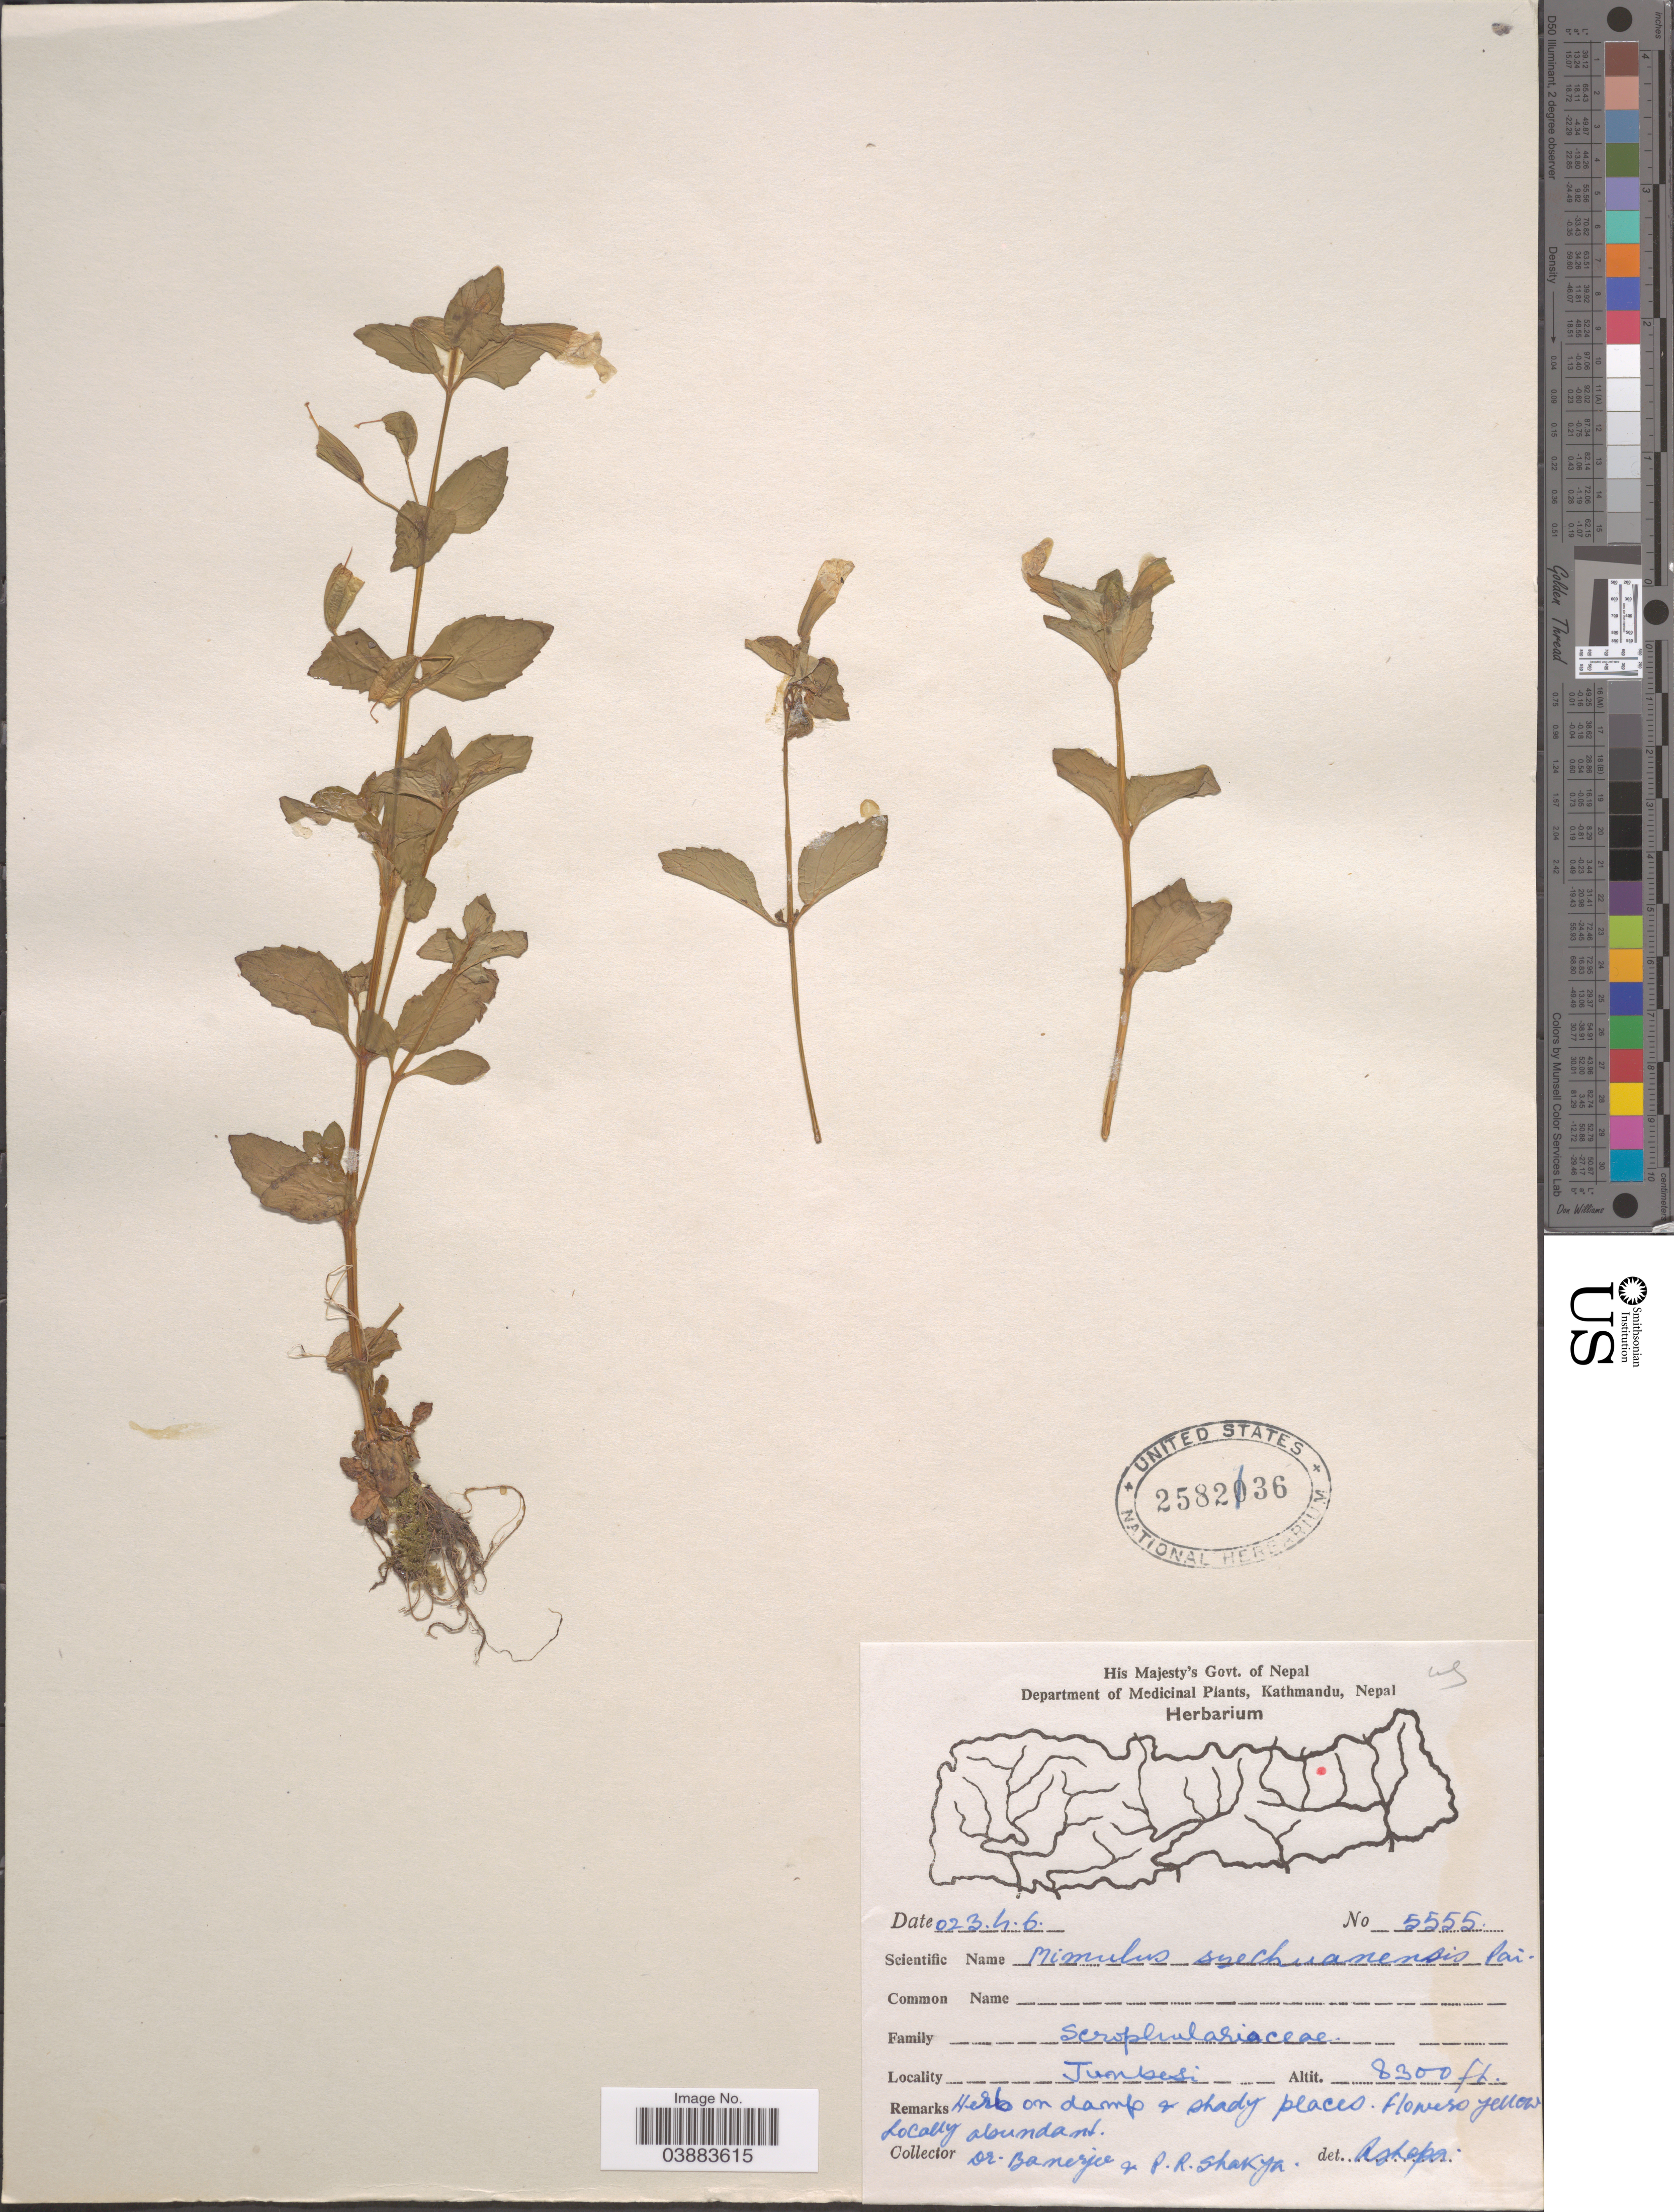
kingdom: Plantae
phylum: Tracheophyta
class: Magnoliopsida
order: Lamiales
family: Phrymaceae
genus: Mimulus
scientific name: Mimulus szechuanensis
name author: Pai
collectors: Banerjee & P. Shakya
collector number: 5555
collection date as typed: Transcribed d/m/y: 23/4/6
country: Nepal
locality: Jumbesi.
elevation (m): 2530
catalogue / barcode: US 2582136